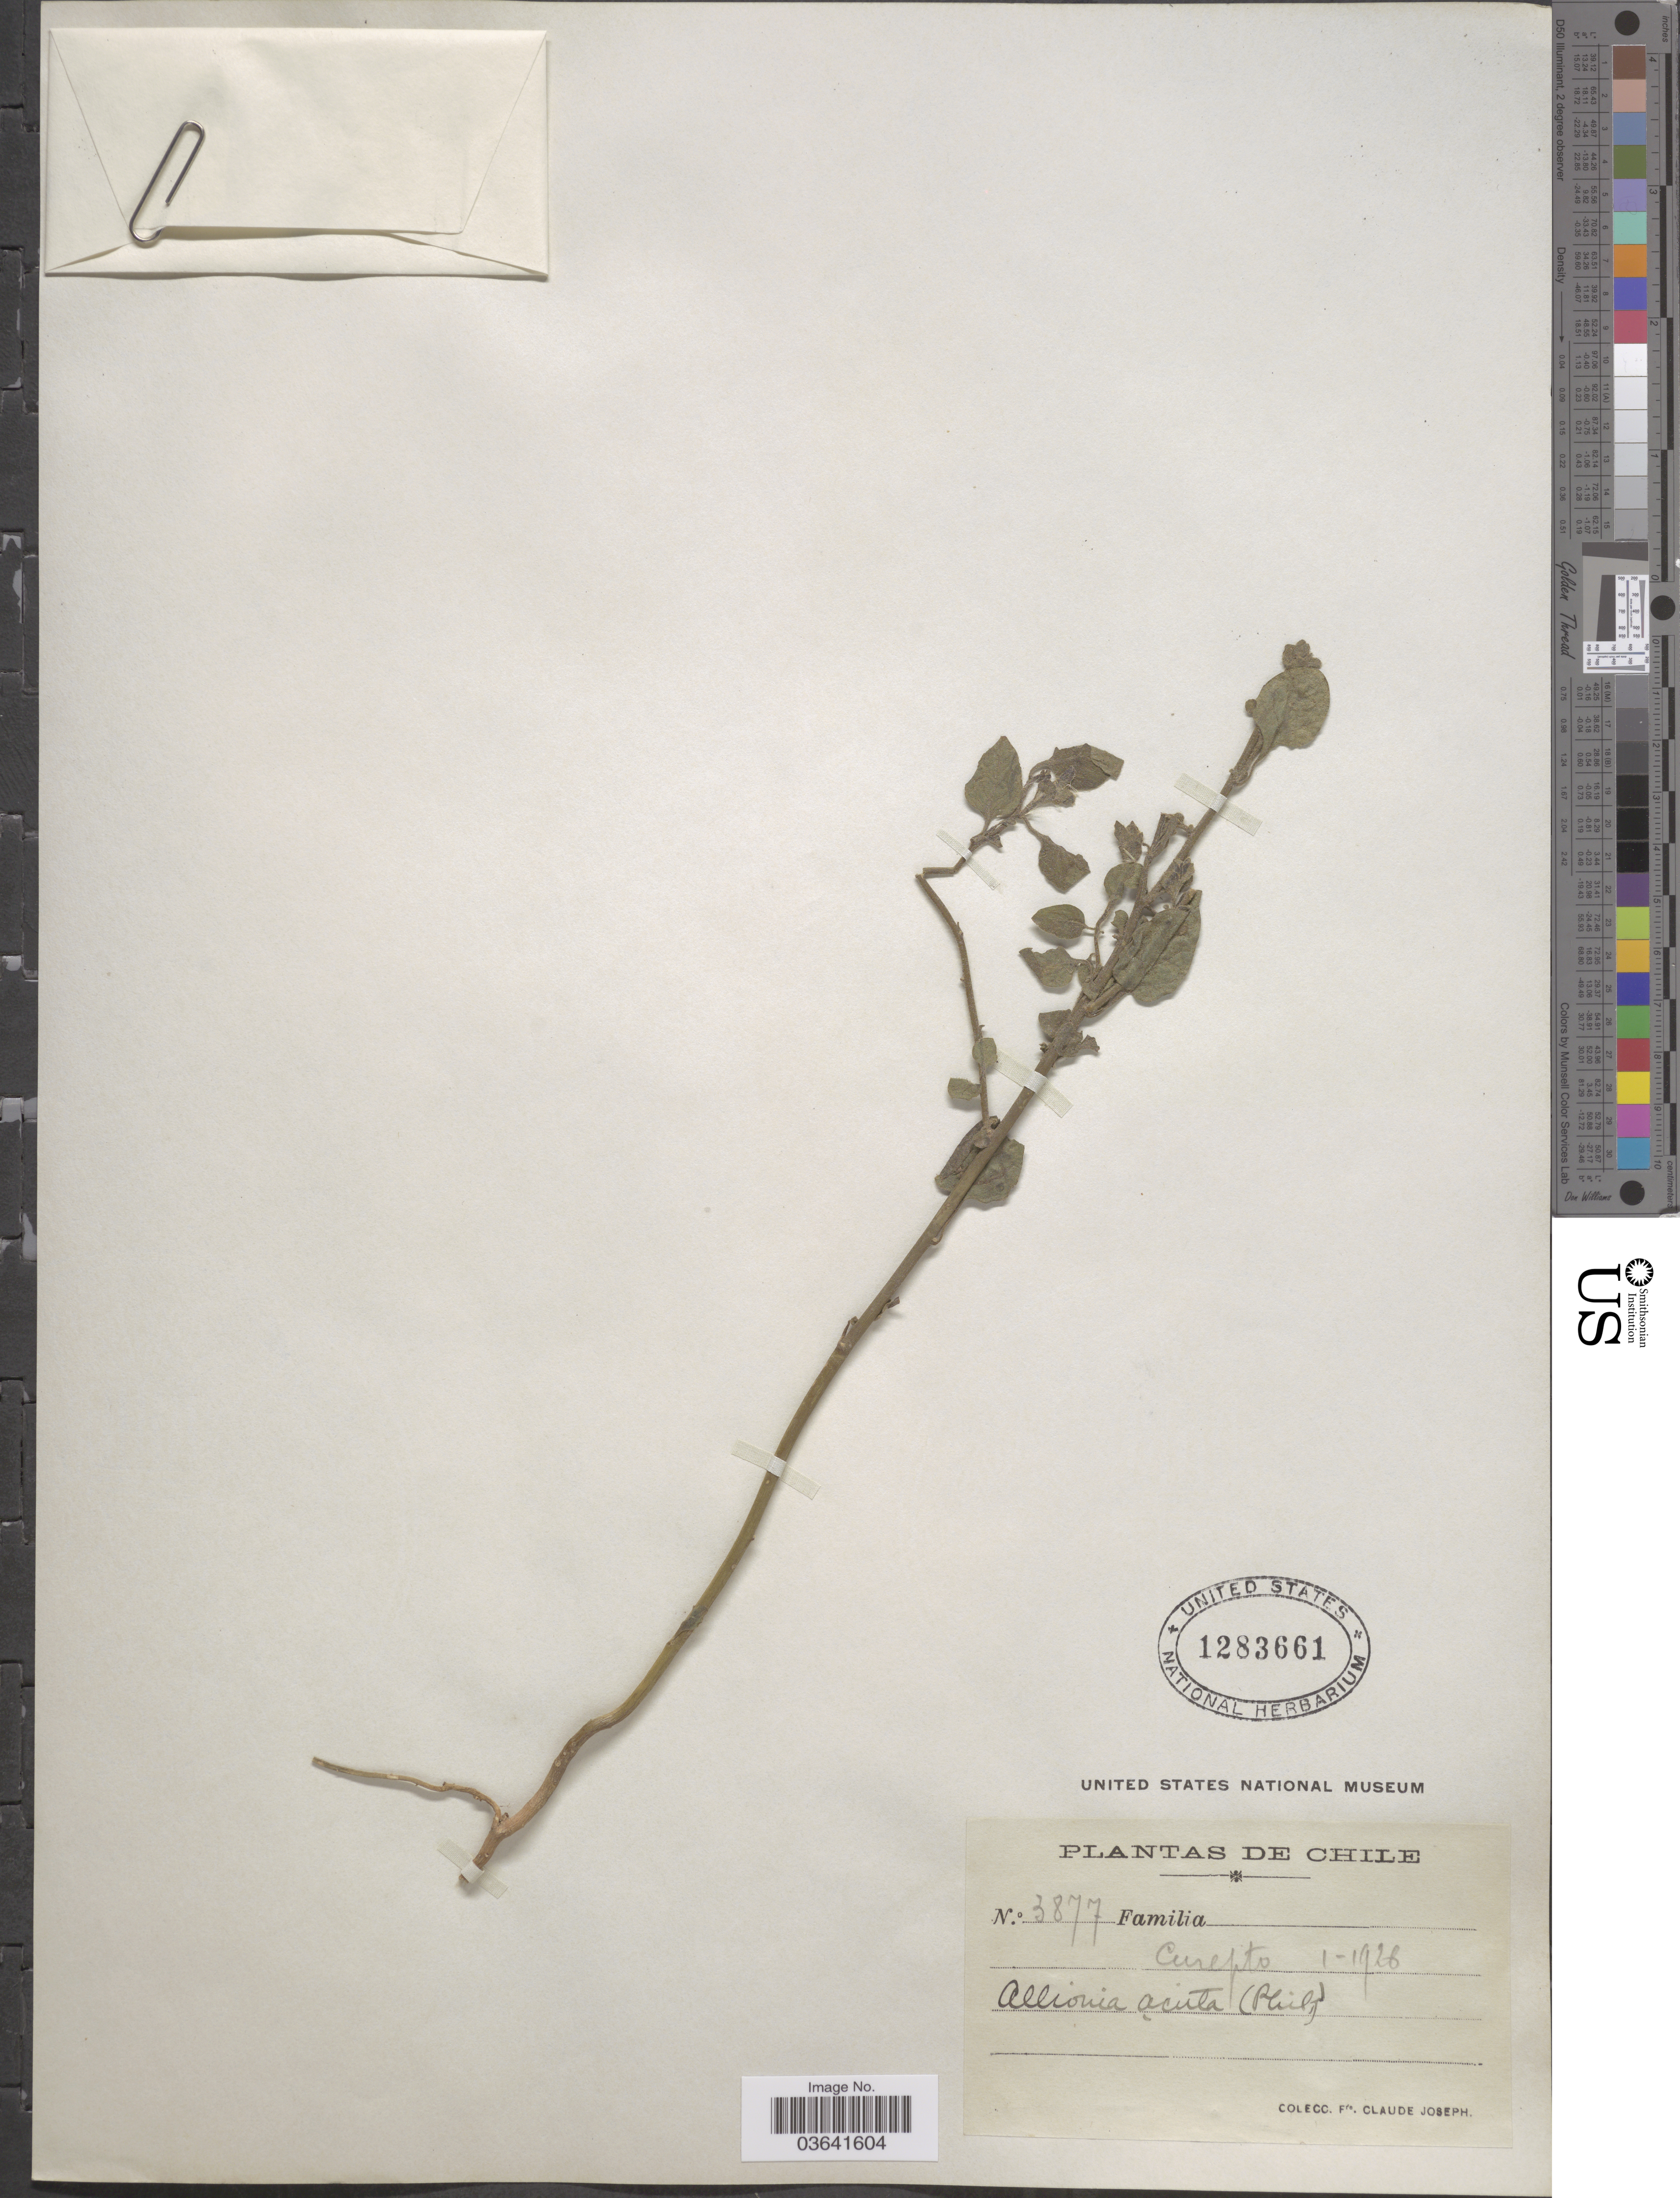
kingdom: Plantae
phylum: Tracheophyta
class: Magnoliopsida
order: Caryophyllales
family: Nyctaginaceae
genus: Mirabilis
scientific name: Mirabilis acuta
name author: (Reiche) Heimerl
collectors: Bro. Claude-Joseph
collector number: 3877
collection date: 1926-01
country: Chile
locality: Curepto.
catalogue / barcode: US 1283661